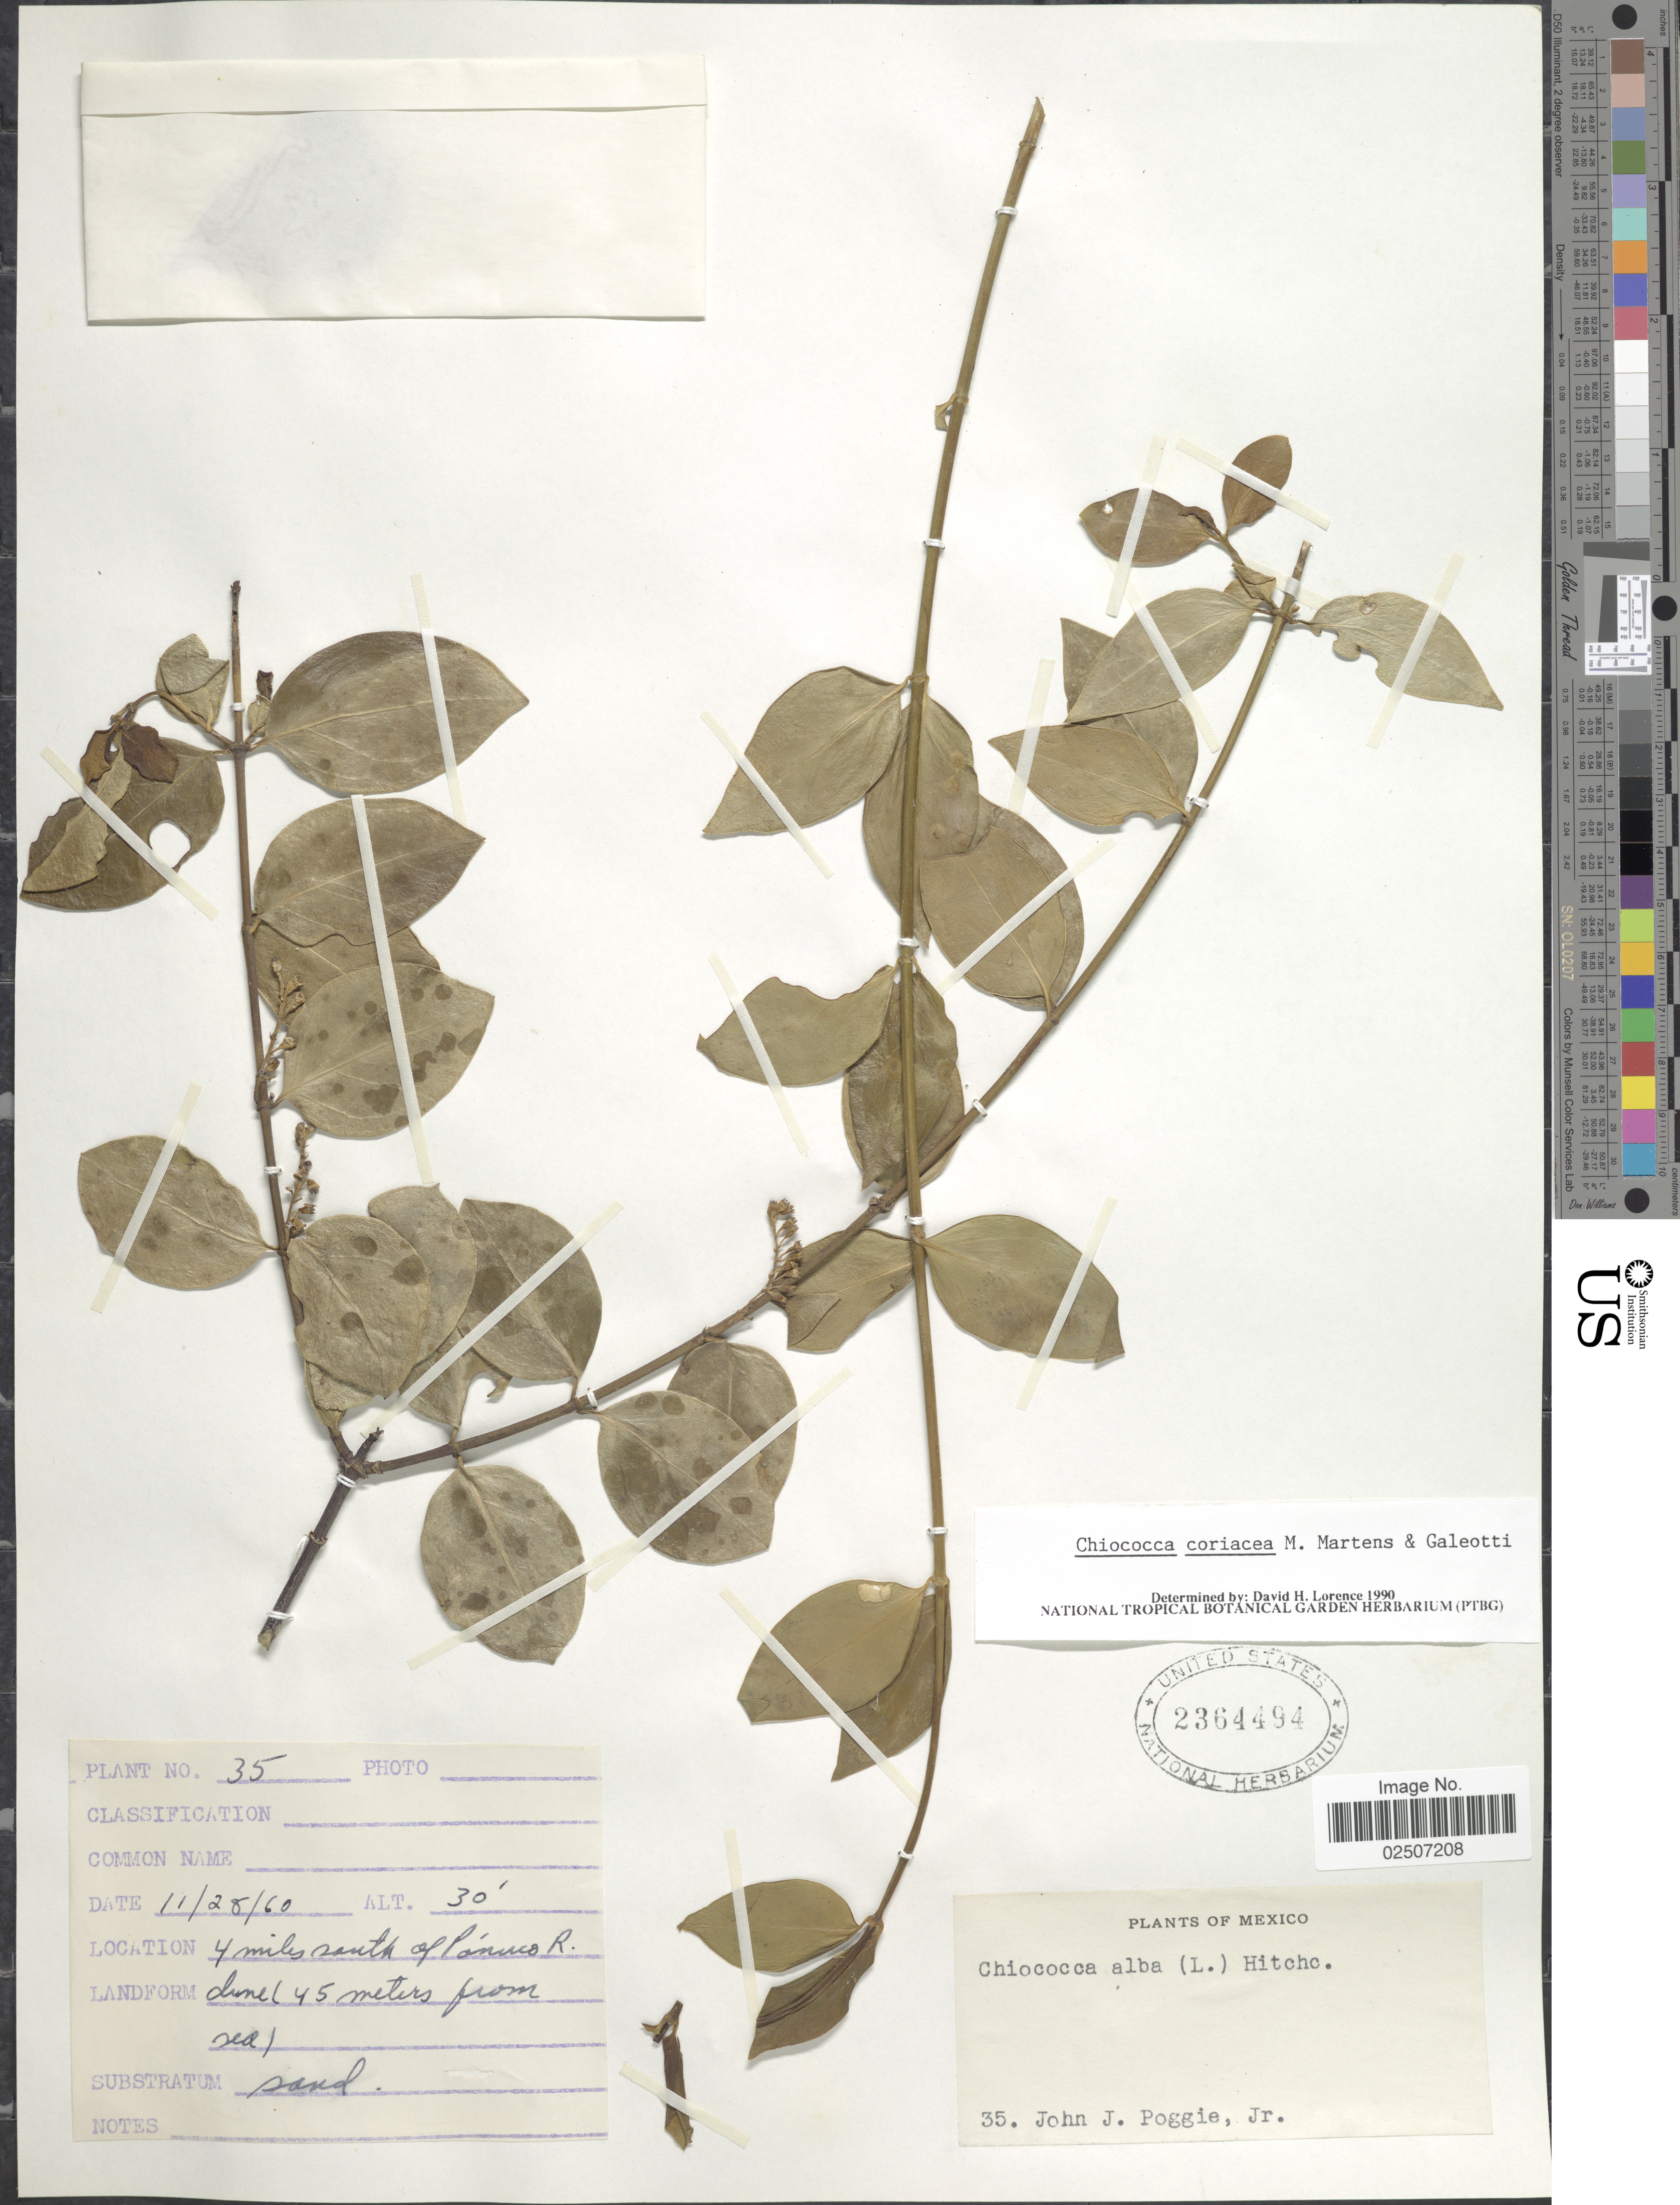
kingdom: Plantae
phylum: Tracheophyta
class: Magnoliopsida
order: Gentianales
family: Rubiaceae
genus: Chiococca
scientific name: Chiococca coriacea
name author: M. Martens & Galeotti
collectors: J. Poggie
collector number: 35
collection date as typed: Transcribed d/m/y: 28/11/60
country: Mexico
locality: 4 miles south of Panuco R.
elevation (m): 9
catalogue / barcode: US 2364494